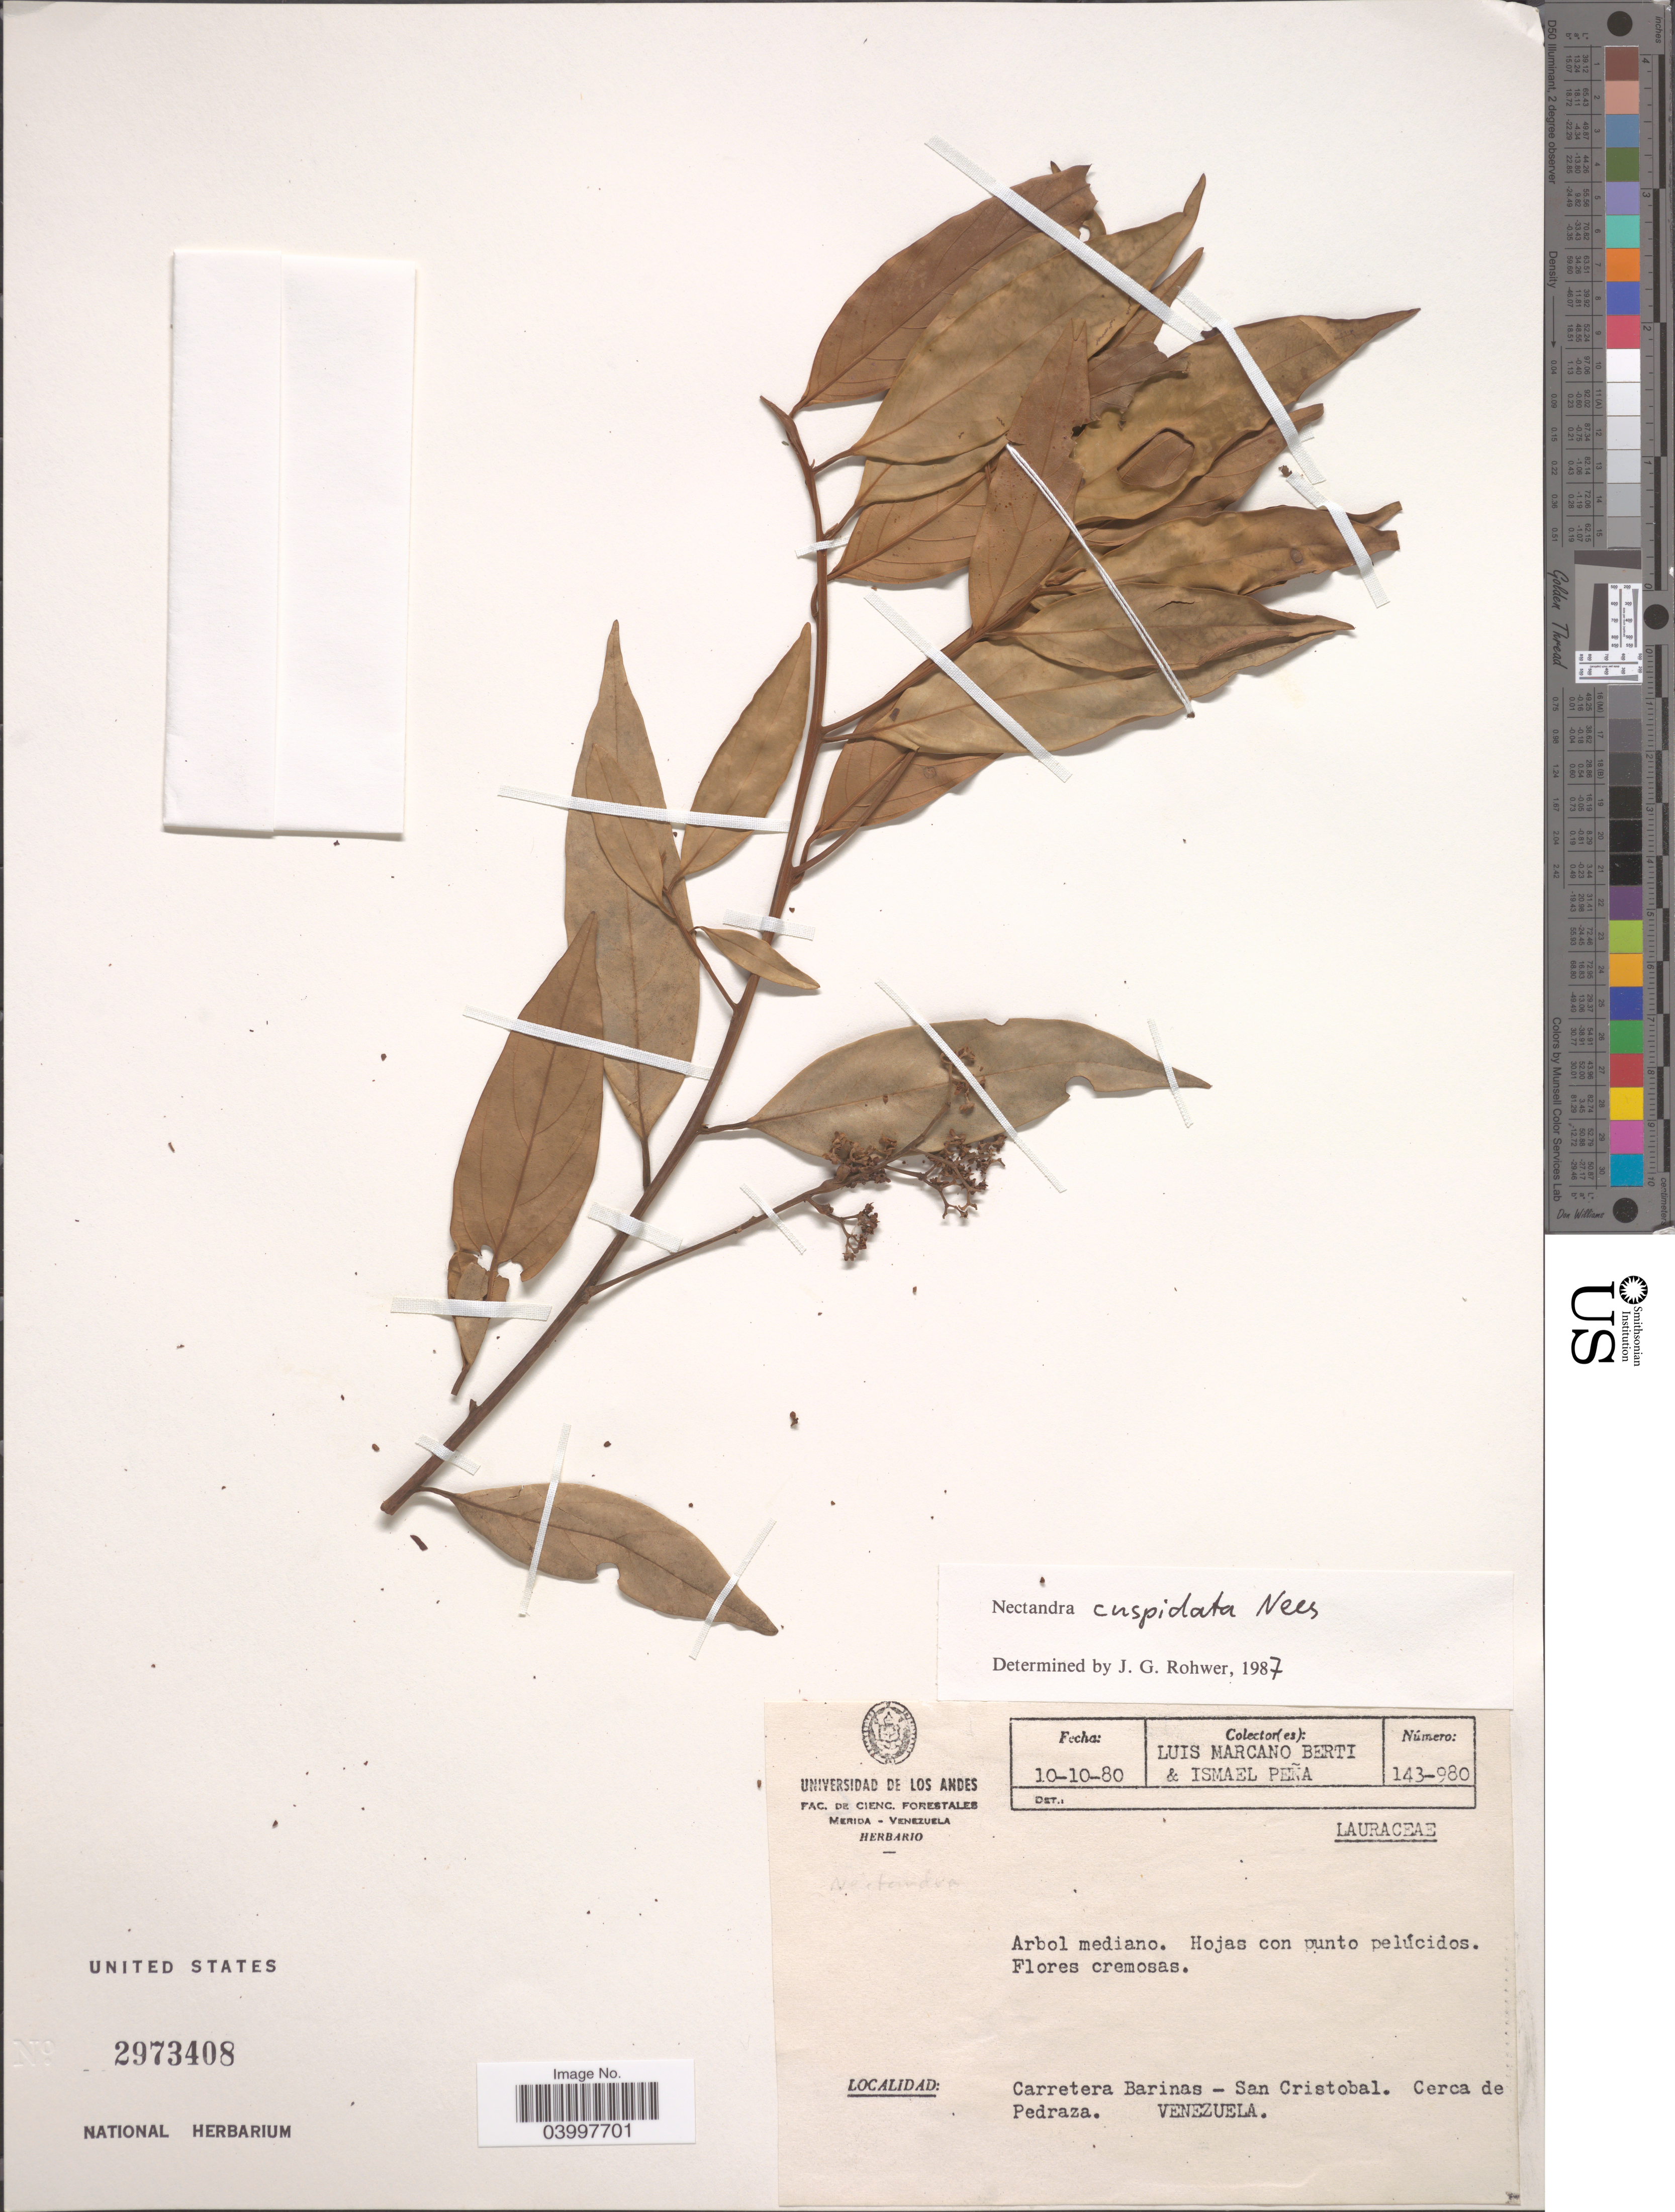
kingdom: Plantae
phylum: Tracheophyta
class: Magnoliopsida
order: Laurales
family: Lauraceae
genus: Nectandra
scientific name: Nectandra cuspidata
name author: Nees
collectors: L. Marcano-Berti & I. Pena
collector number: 143-980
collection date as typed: Transcribed d/m/y: 10/10/80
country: Venezuela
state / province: Barinas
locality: Carretera Barinas - San Cristobal. Cerca de Pedraza.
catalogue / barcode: US 2973408